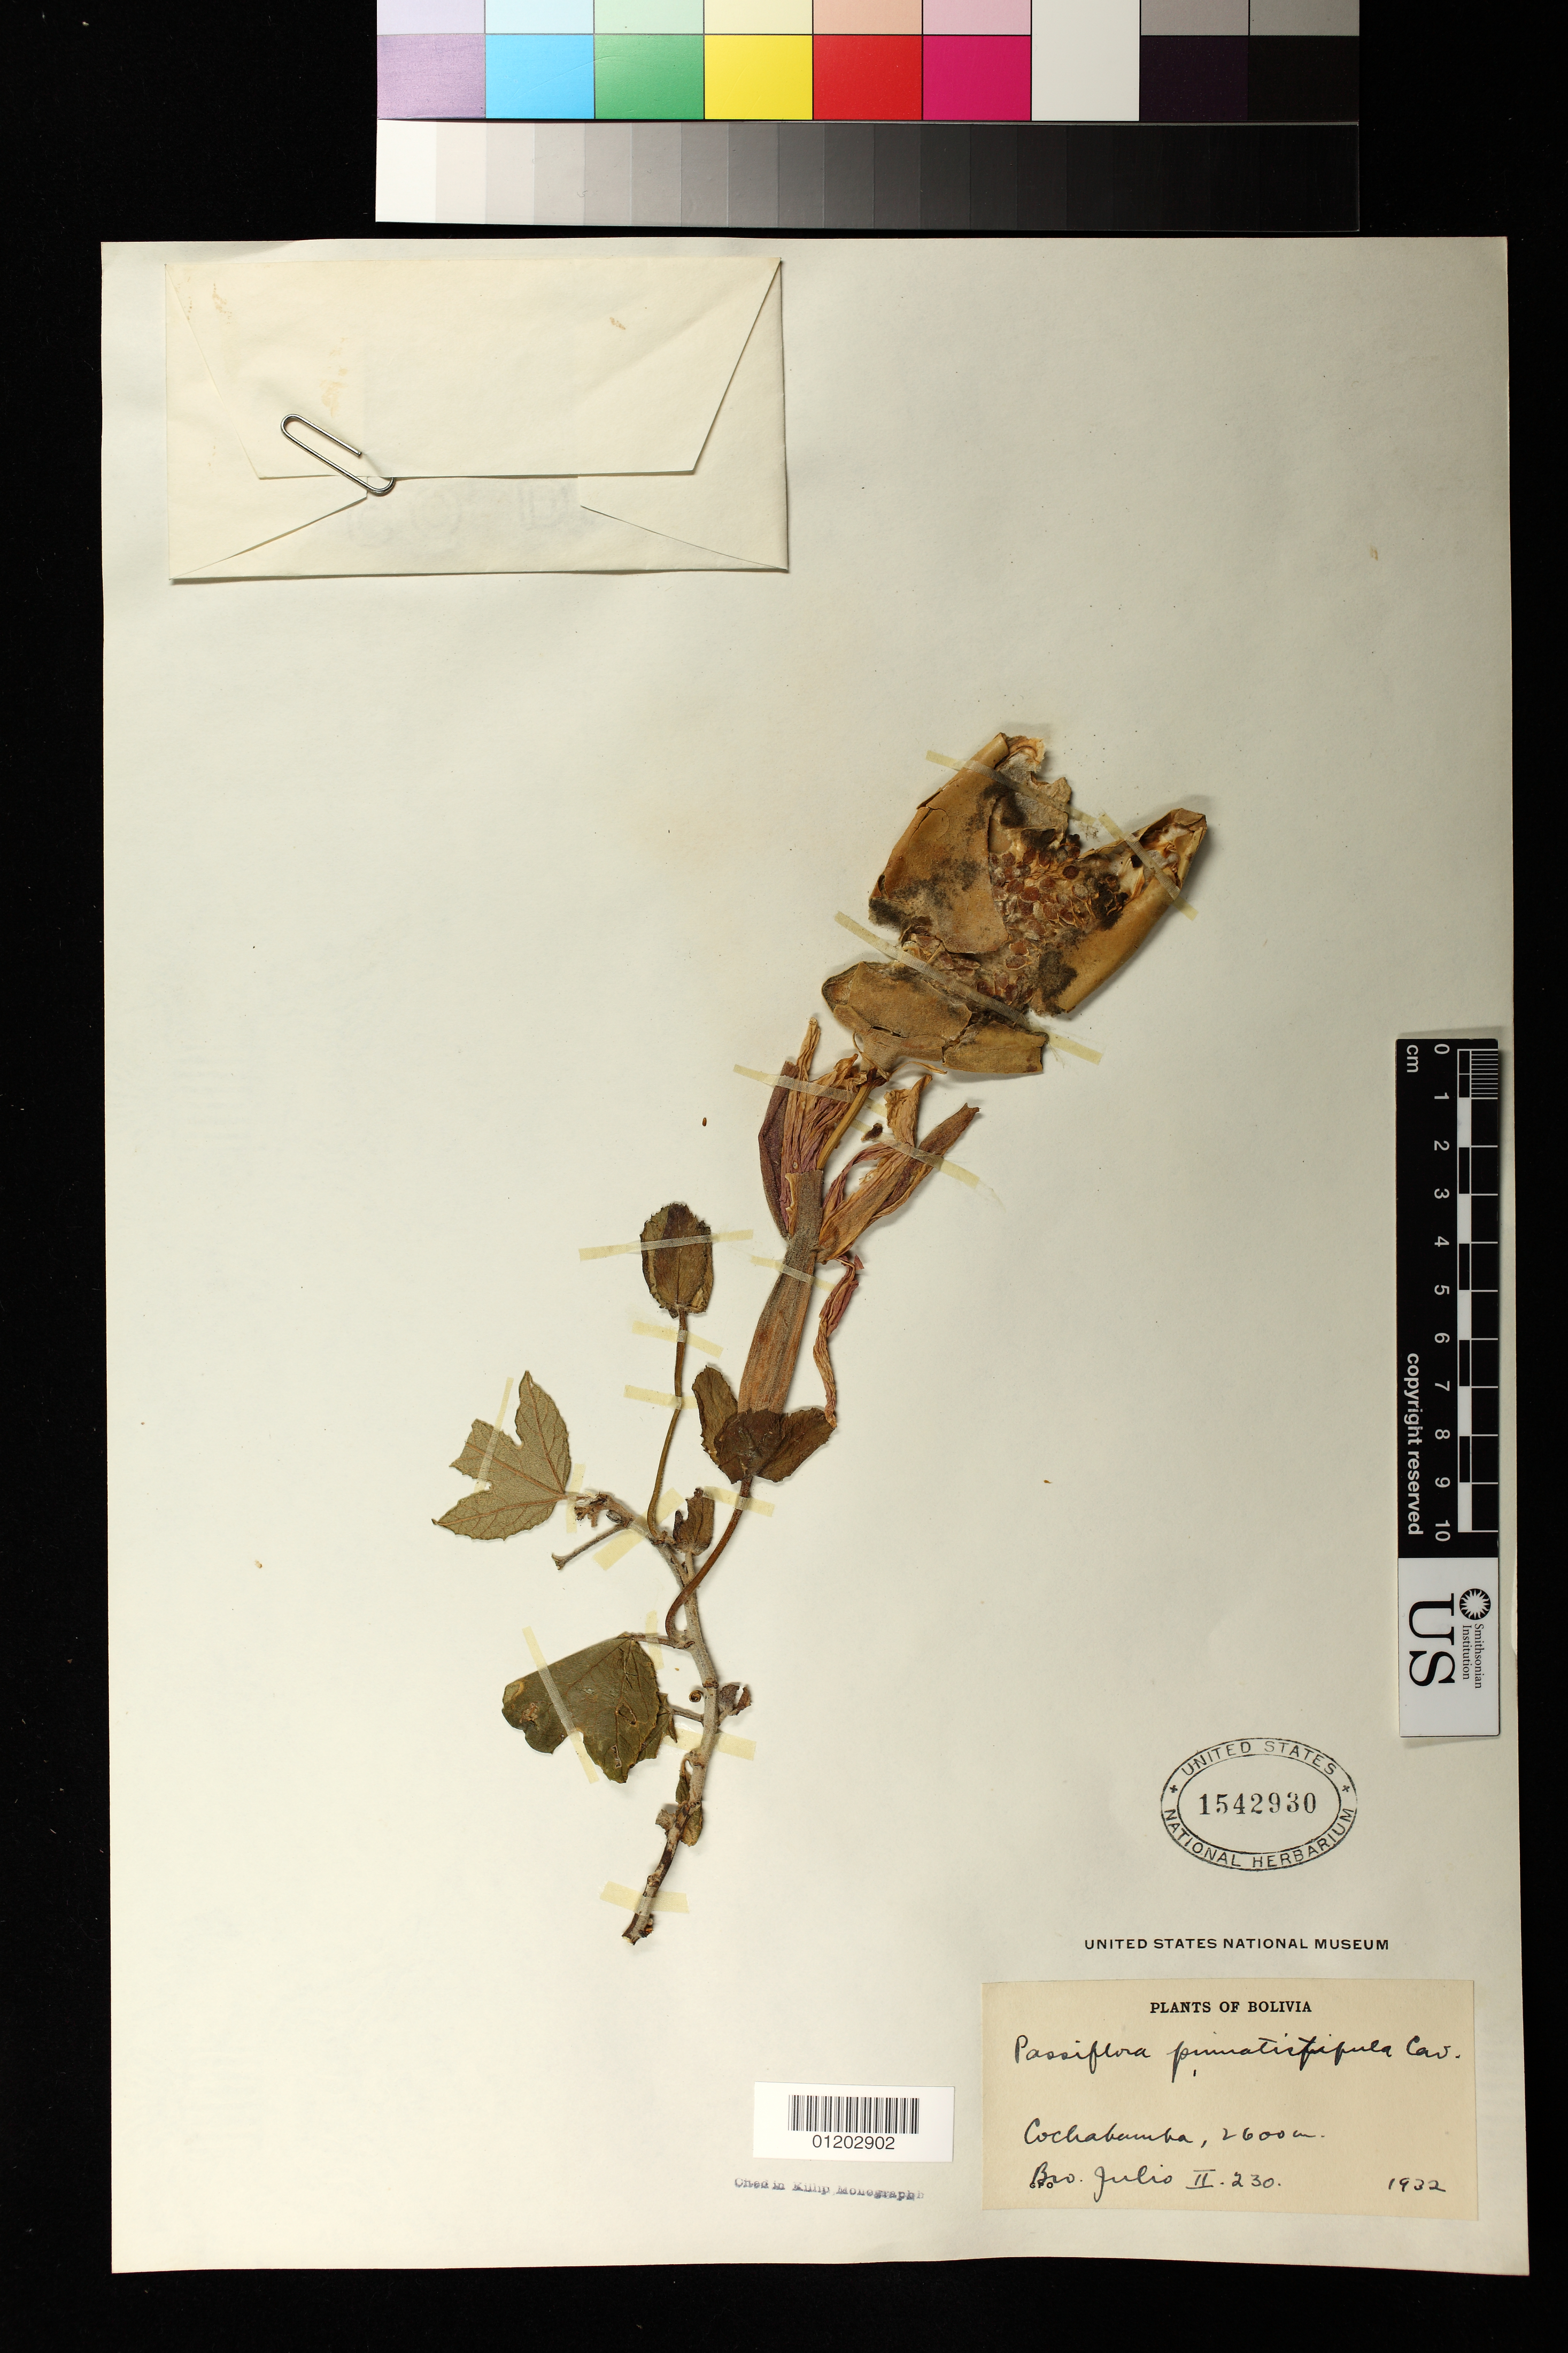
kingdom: Plantae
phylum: Tracheophyta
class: Magnoliopsida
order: Malpighiales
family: Passifloraceae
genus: Passiflora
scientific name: Passiflora pinnatistipula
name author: Cav.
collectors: Bro. Julio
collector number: II.230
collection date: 1932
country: Bolivia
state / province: Cochabamba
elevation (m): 2600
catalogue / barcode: US 1542930